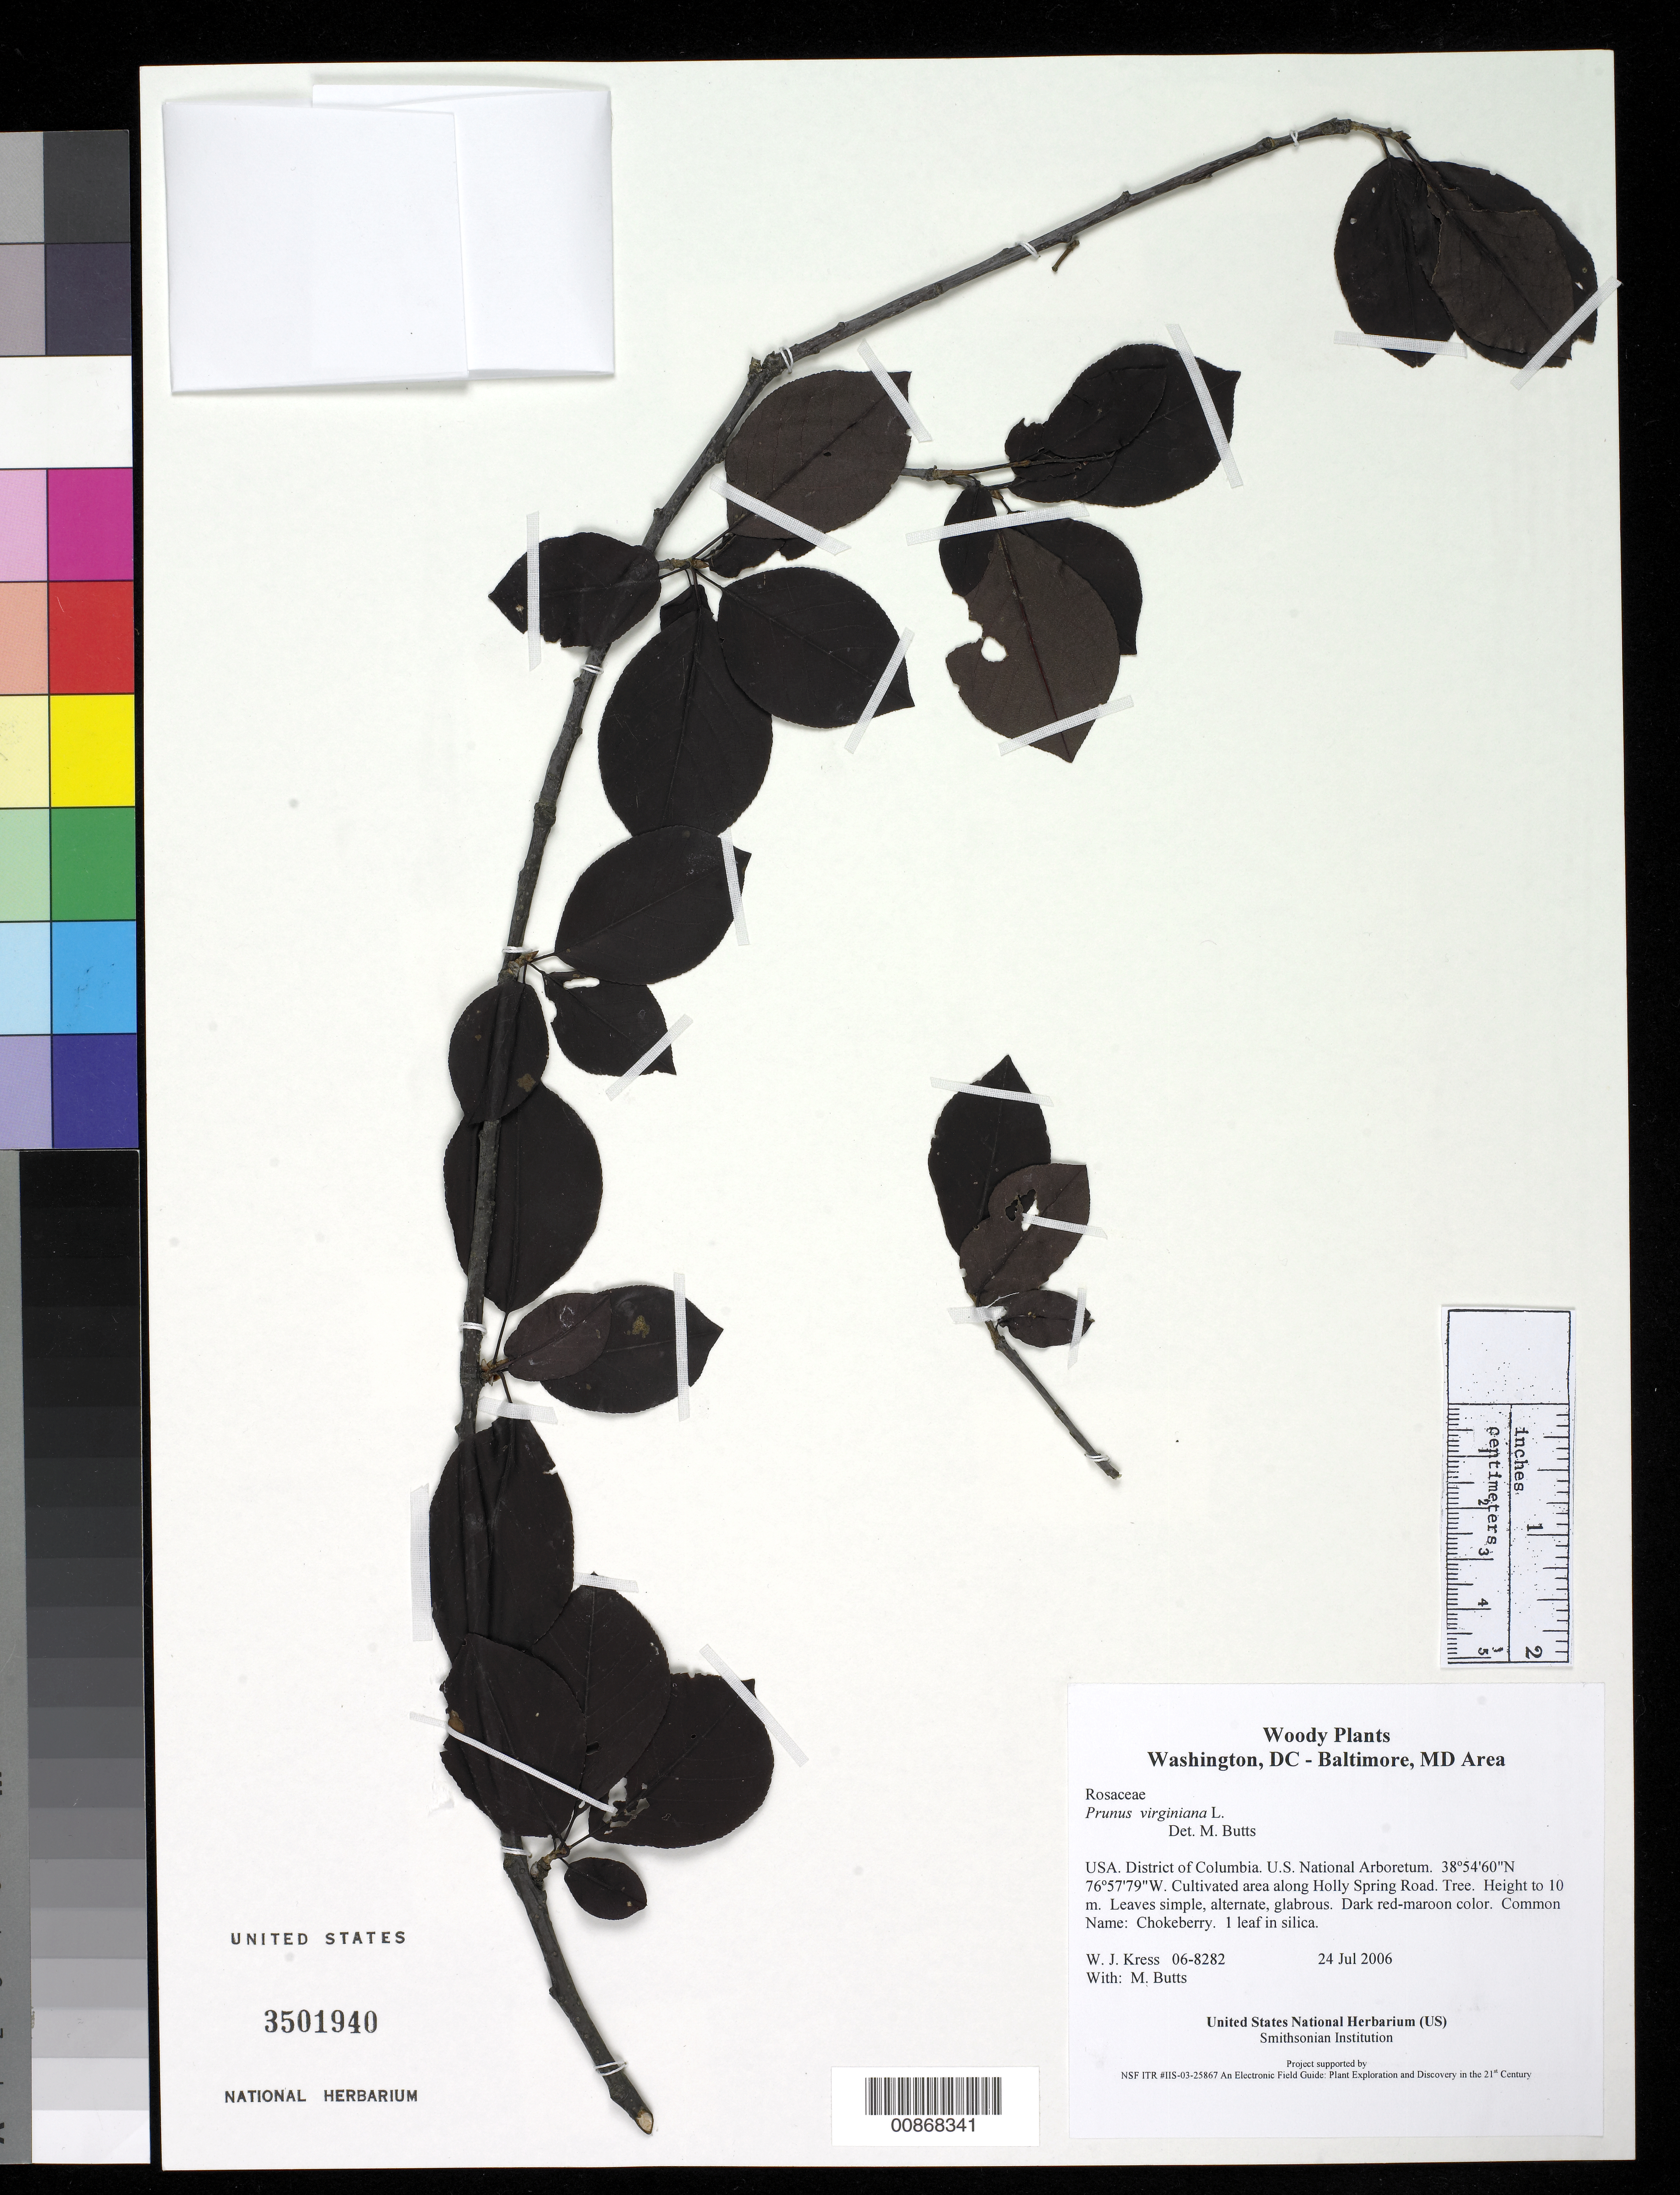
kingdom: Plantae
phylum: Tracheophyta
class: Magnoliopsida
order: Rosales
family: Rosaceae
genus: Prunus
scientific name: Prunus virginiana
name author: L.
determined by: Butts, M. B.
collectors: W. J. Kress & M. B. Butts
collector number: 06-8282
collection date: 2006-07-24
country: United States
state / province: District of Columbia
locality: U.S. National Arboretum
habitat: Cultivated area along Holly Spring Road.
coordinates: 38 54 60 N, 76 57 79 W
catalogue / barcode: US 3501940